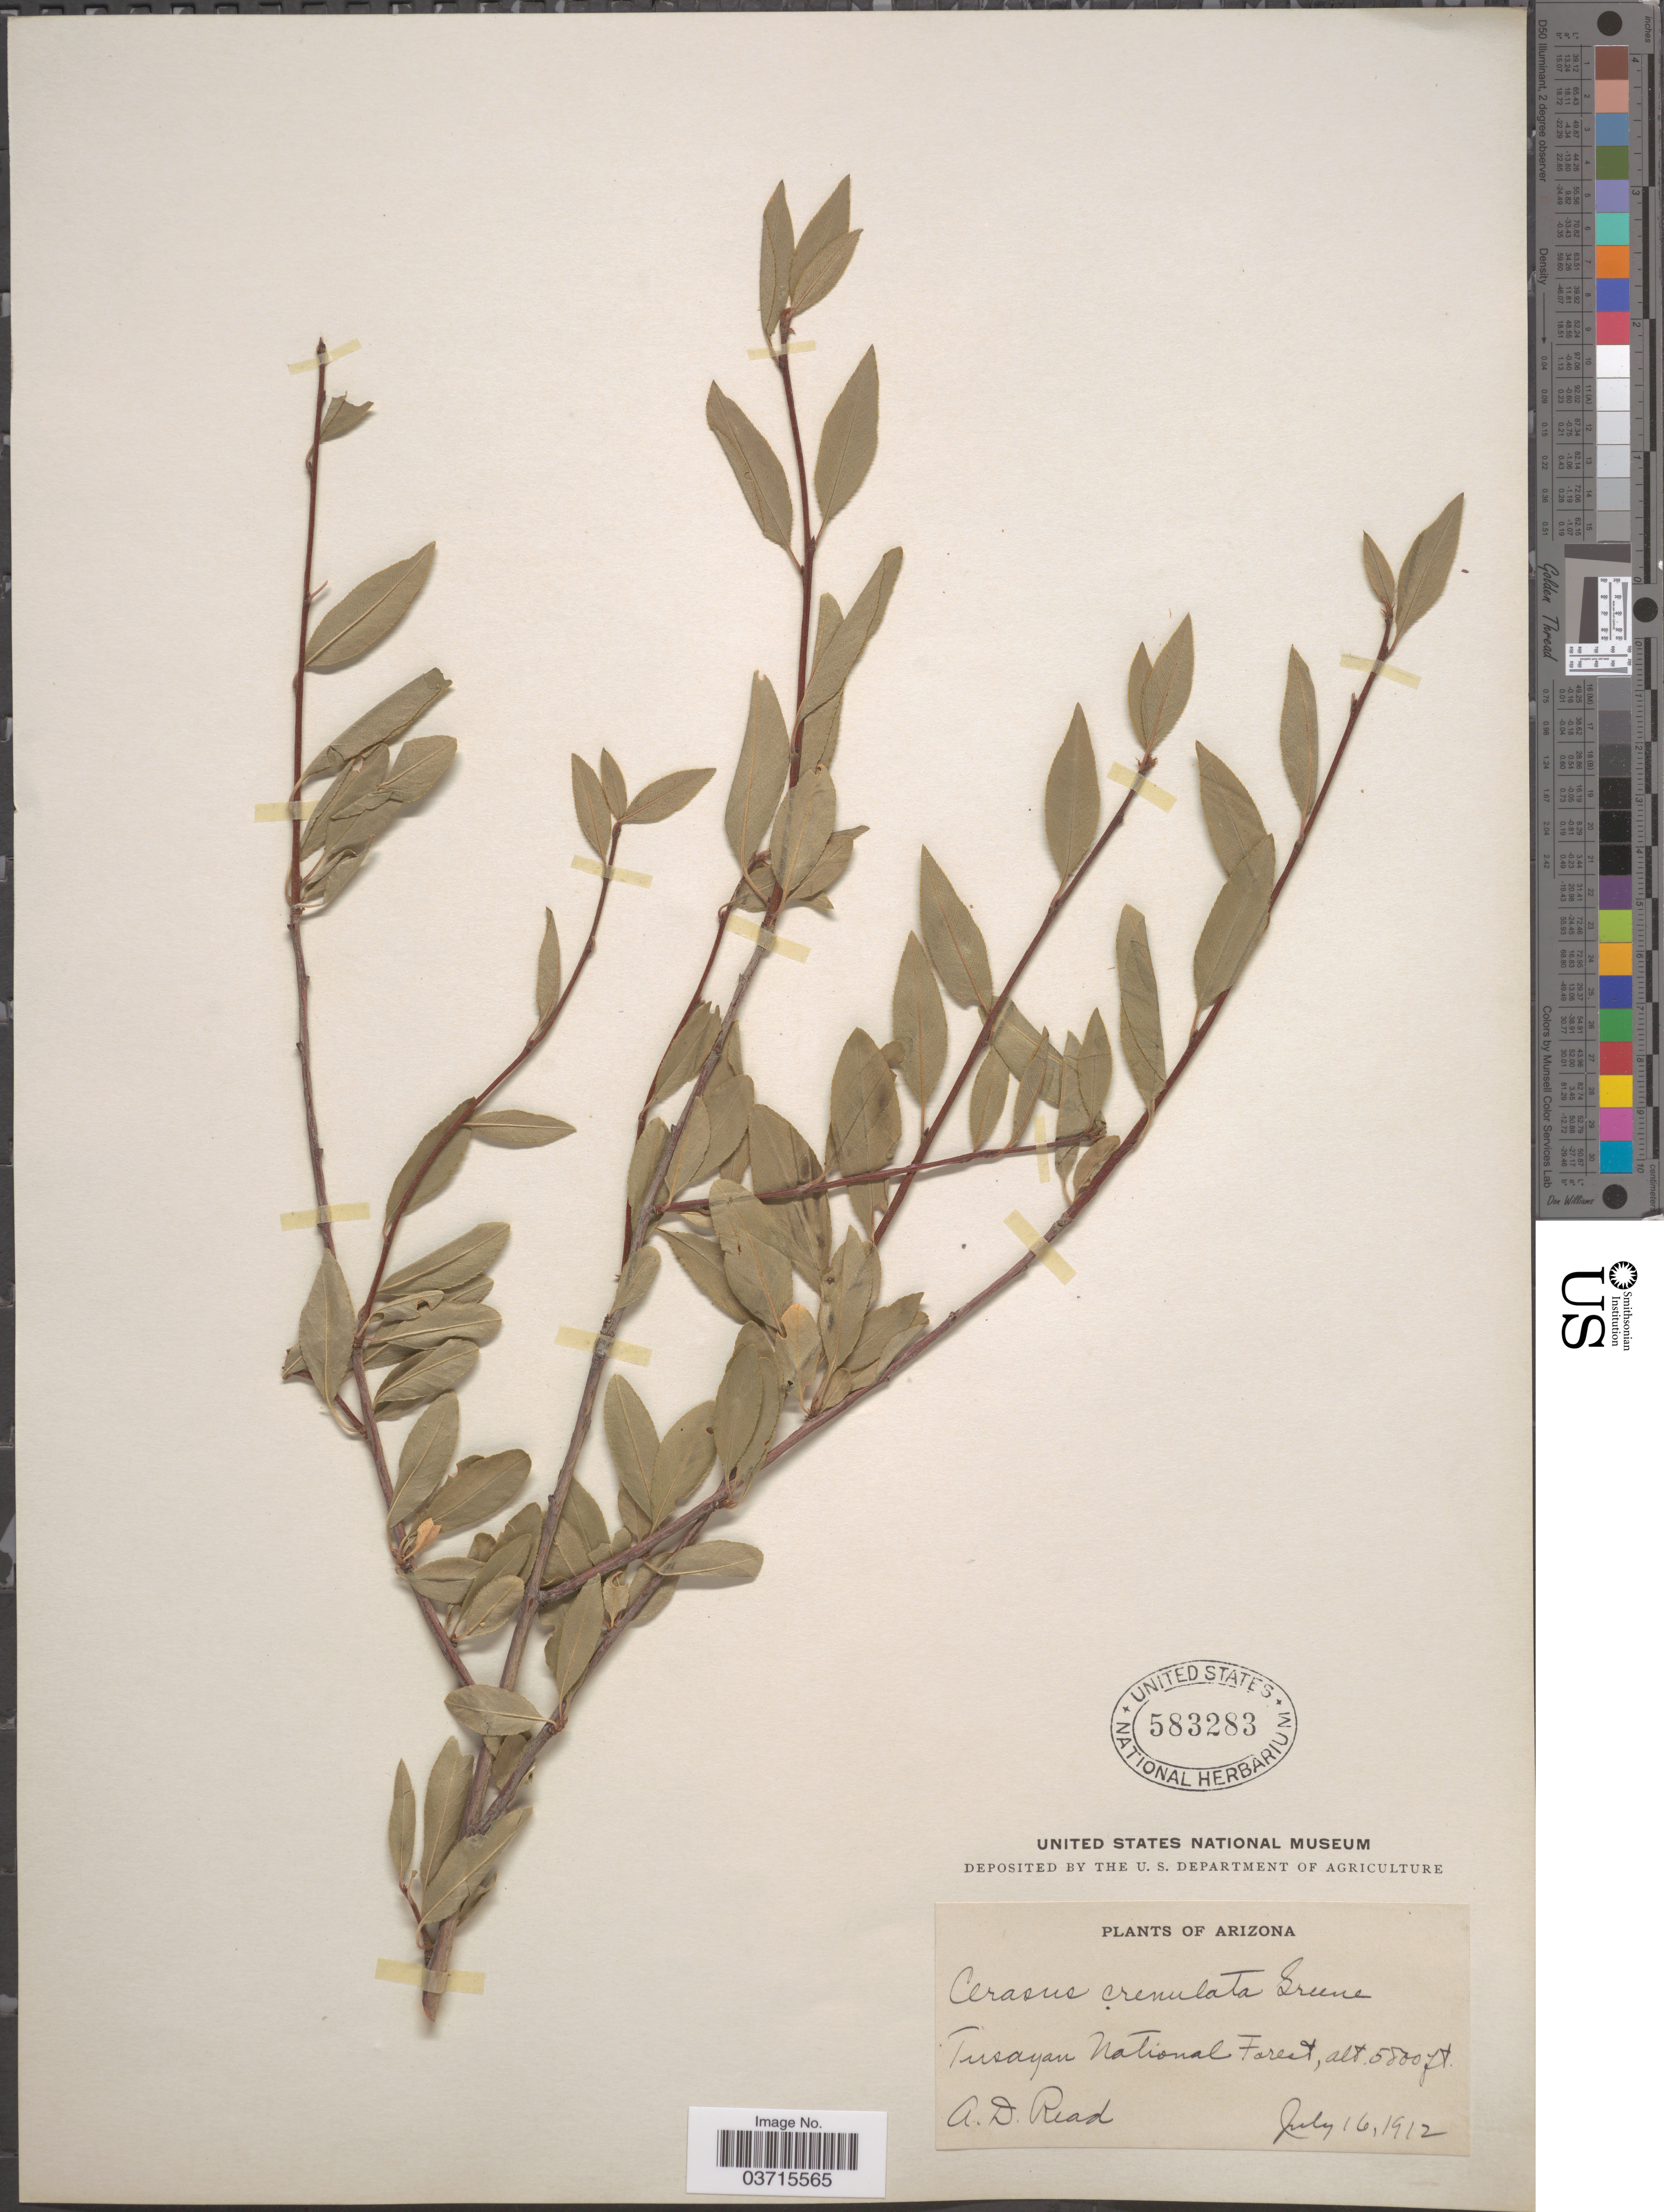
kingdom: Plantae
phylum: Tracheophyta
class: Magnoliopsida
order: Rosales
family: Rosaceae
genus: Prunus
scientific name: Prunus emarginata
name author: (Douglas ex Hook.) Eaton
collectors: A. D. Read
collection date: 1912-07-16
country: United States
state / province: Arizona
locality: Tusayan National Forest.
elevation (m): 1768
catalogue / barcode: US 583283